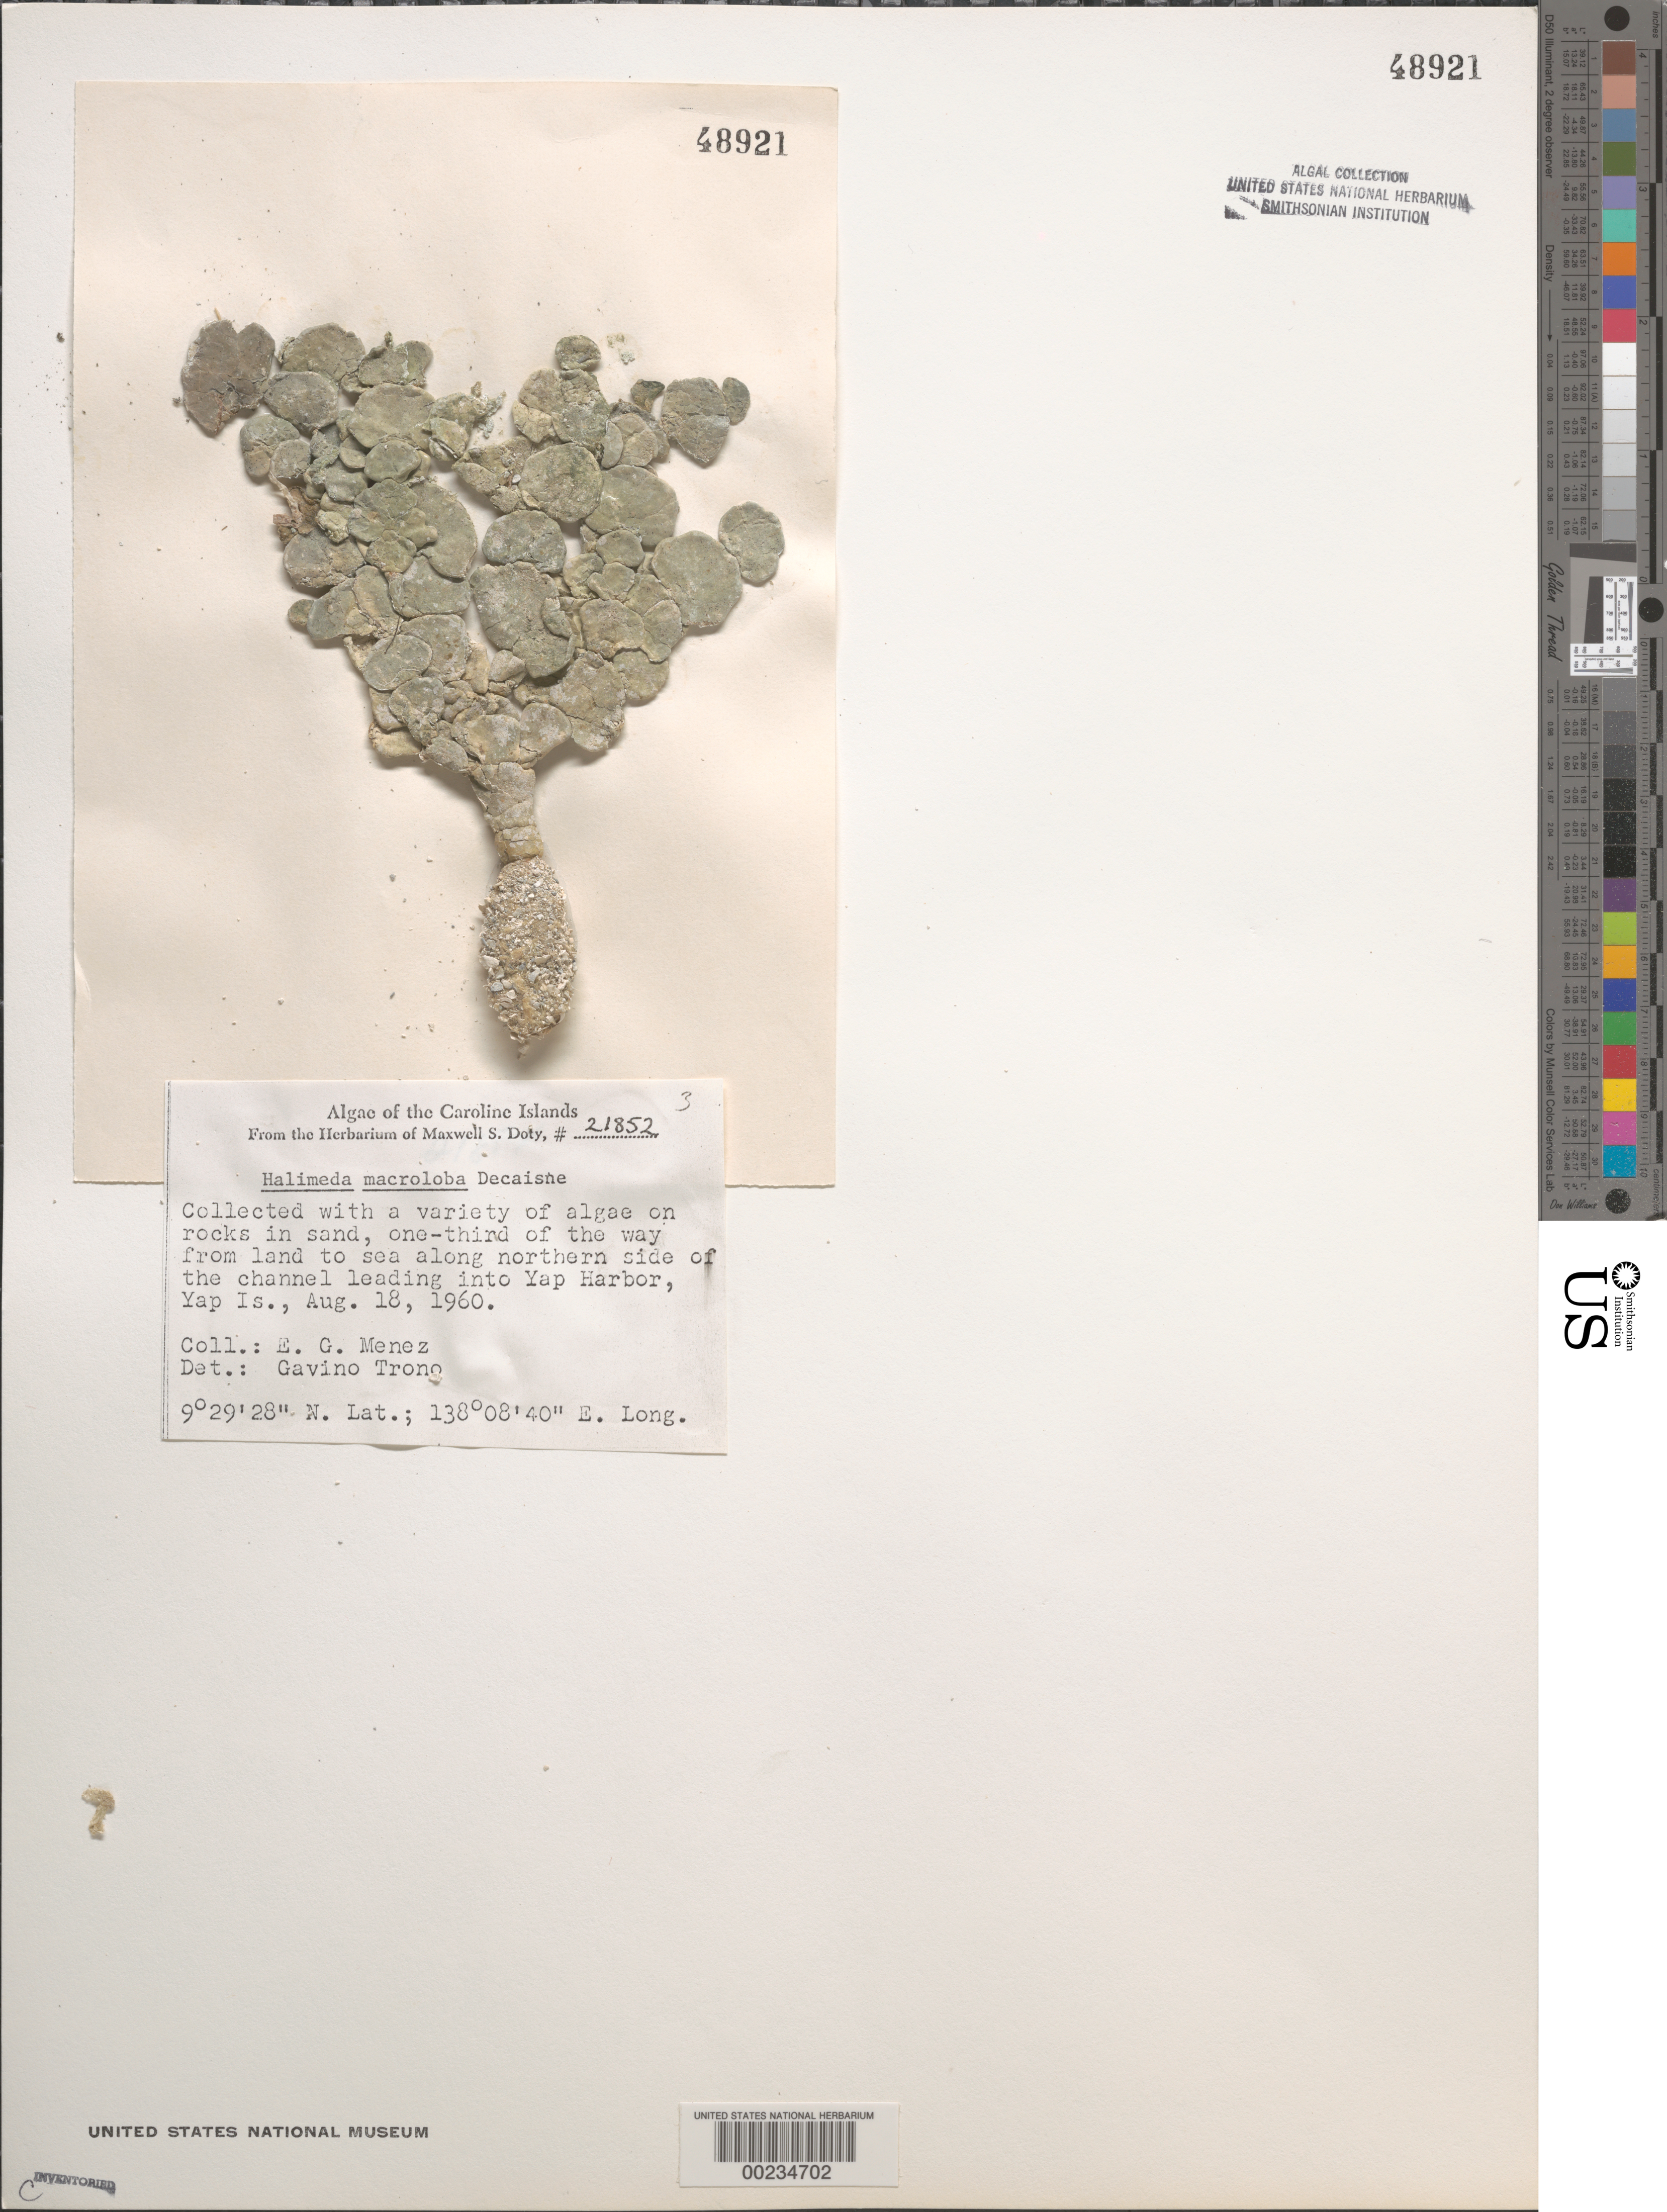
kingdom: Plantae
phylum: Chlorophyta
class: Ulvophyceae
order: Bryopsidales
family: Halimedaceae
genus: Halimeda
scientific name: Halimeda macroloba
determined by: Trono, Gavino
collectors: Meñez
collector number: MSD 21852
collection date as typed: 18 Aug 1960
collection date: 1960-08-18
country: Micronesia, Federated States of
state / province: Yap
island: Yap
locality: Yap Harbor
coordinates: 9 29' 28" N, 138 08' 40" E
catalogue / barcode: US 48921